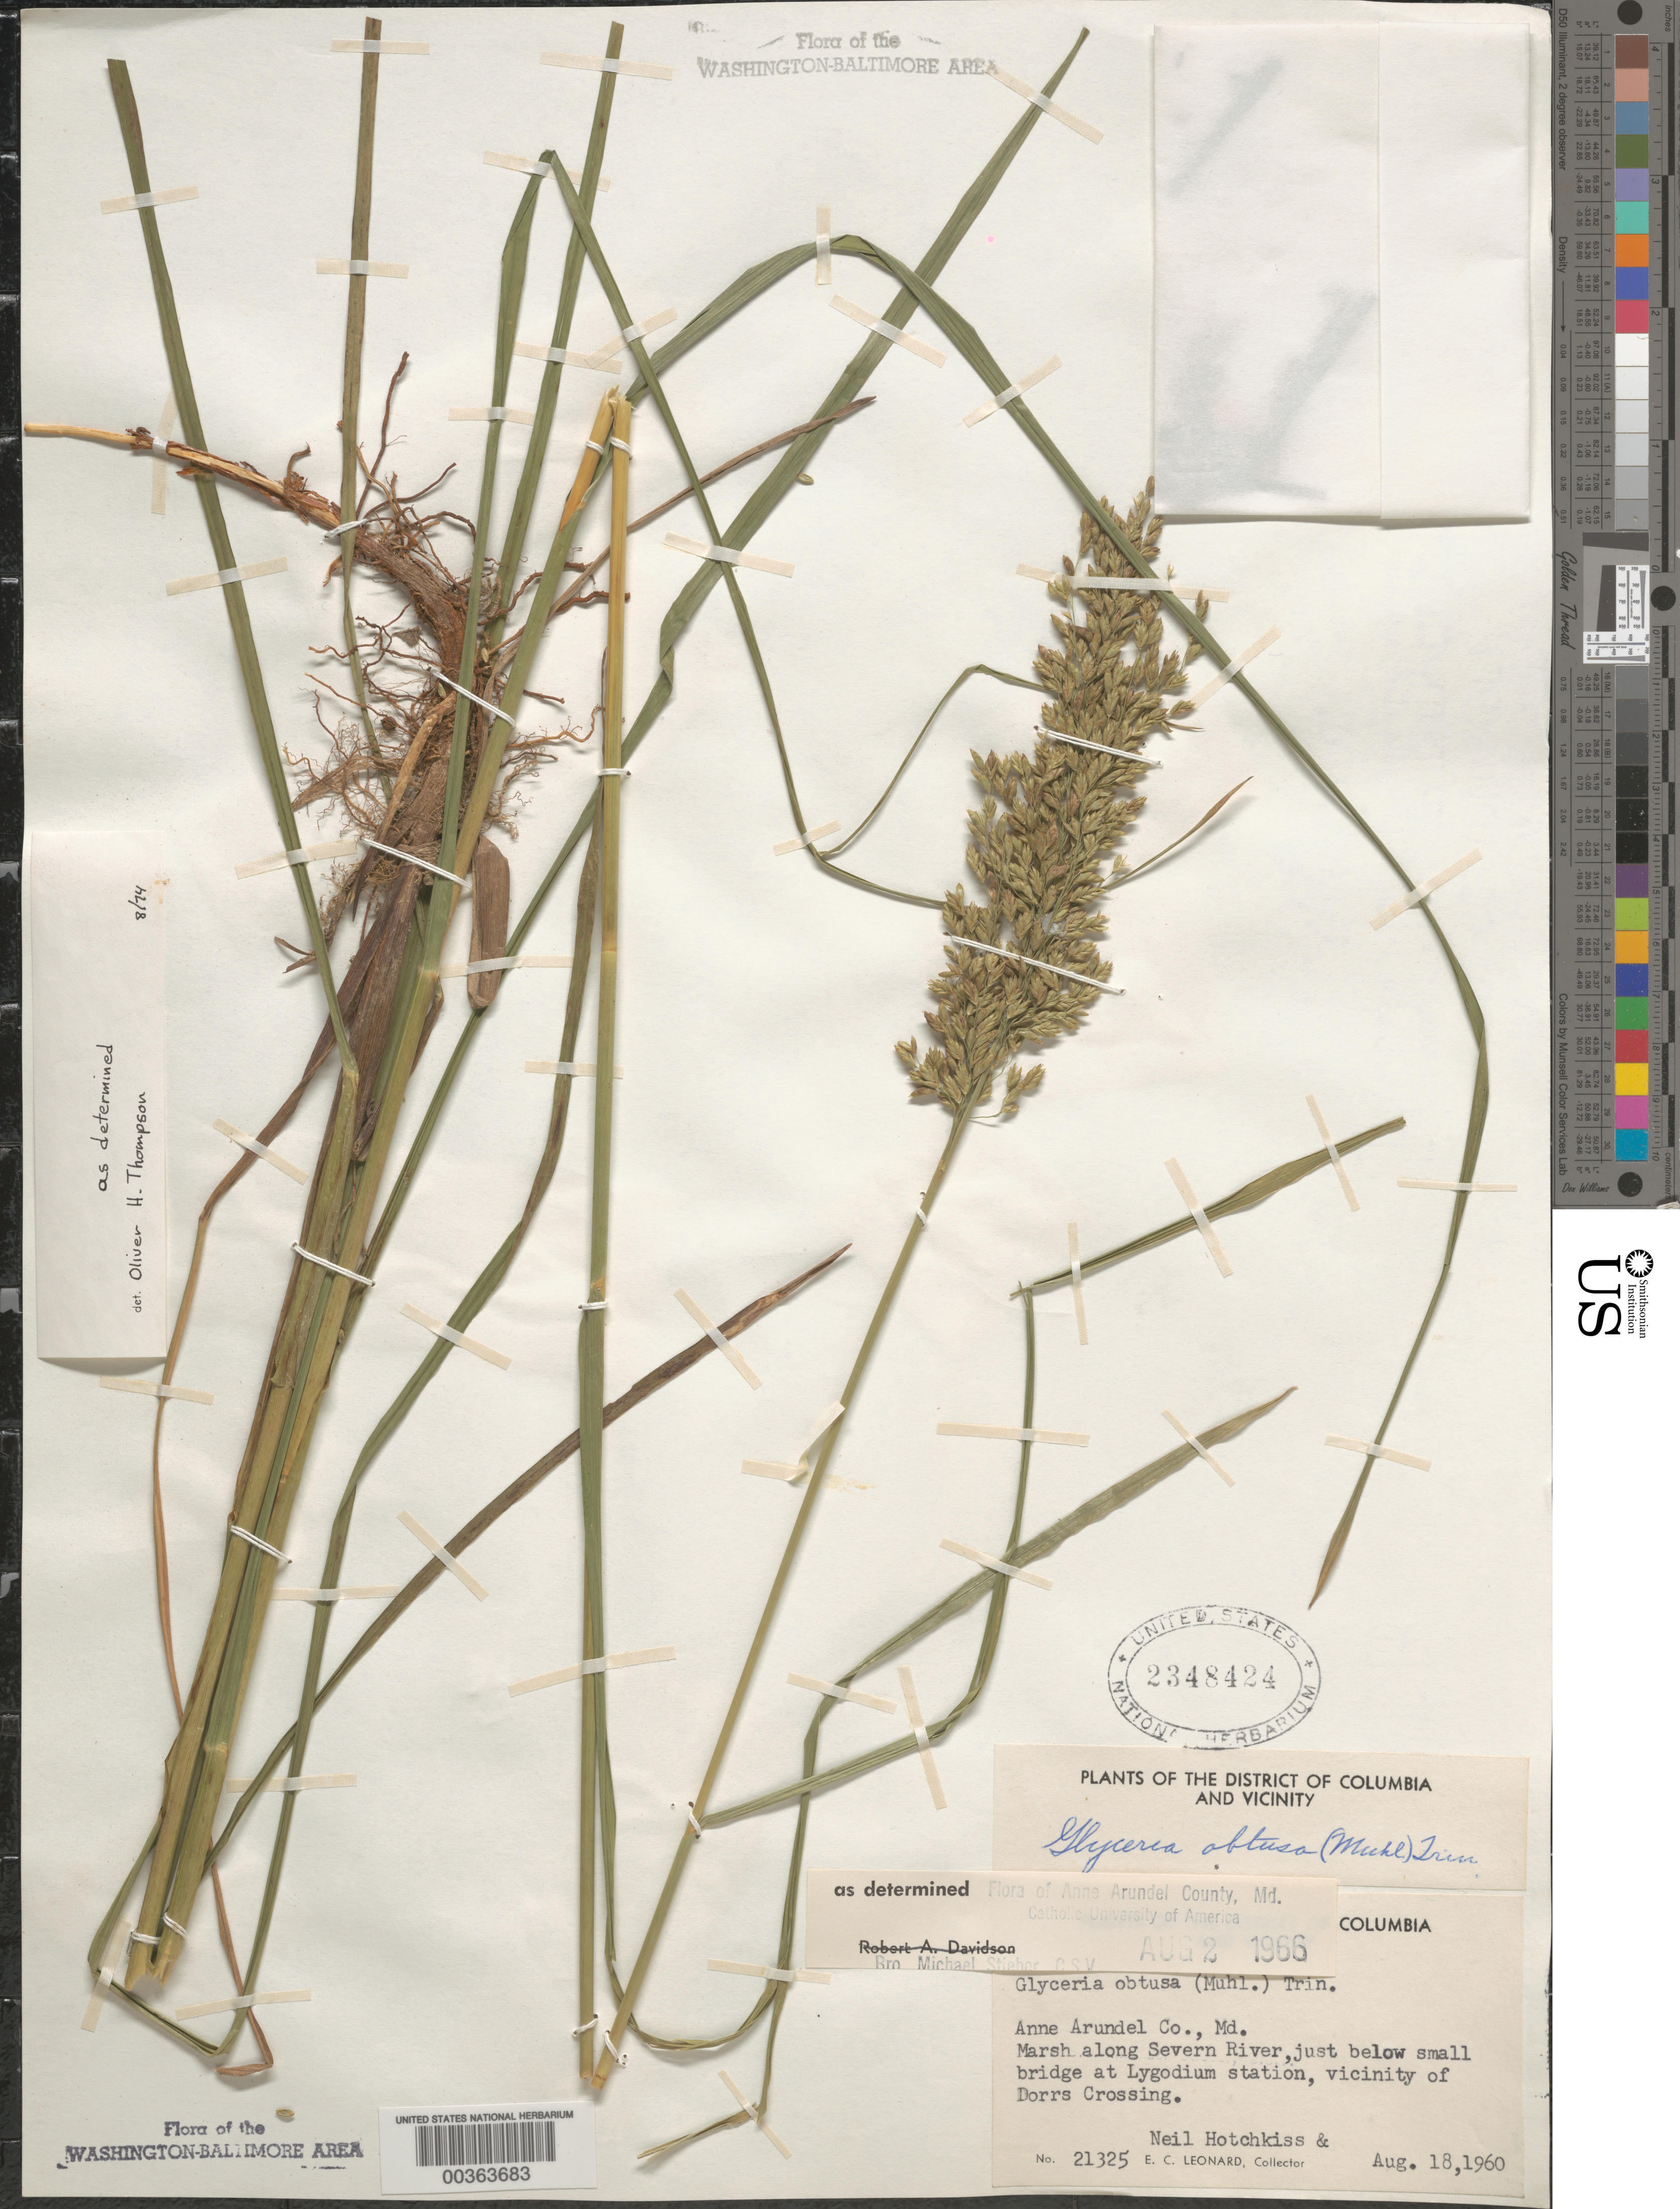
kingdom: Plantae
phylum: Tracheophyta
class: Liliopsida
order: Poales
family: Poaceae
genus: Glyceria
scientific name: Glyceria obtusa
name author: (Muhl.) Trin.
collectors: N. Hotchkiss & E. C. Leonard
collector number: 21325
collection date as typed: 18 Aug 1960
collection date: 1960-08-18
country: United States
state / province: Maryland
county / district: Anne Arundel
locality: Severn River, Dorrs Crossing vicinity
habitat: Marsh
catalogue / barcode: US 2348424